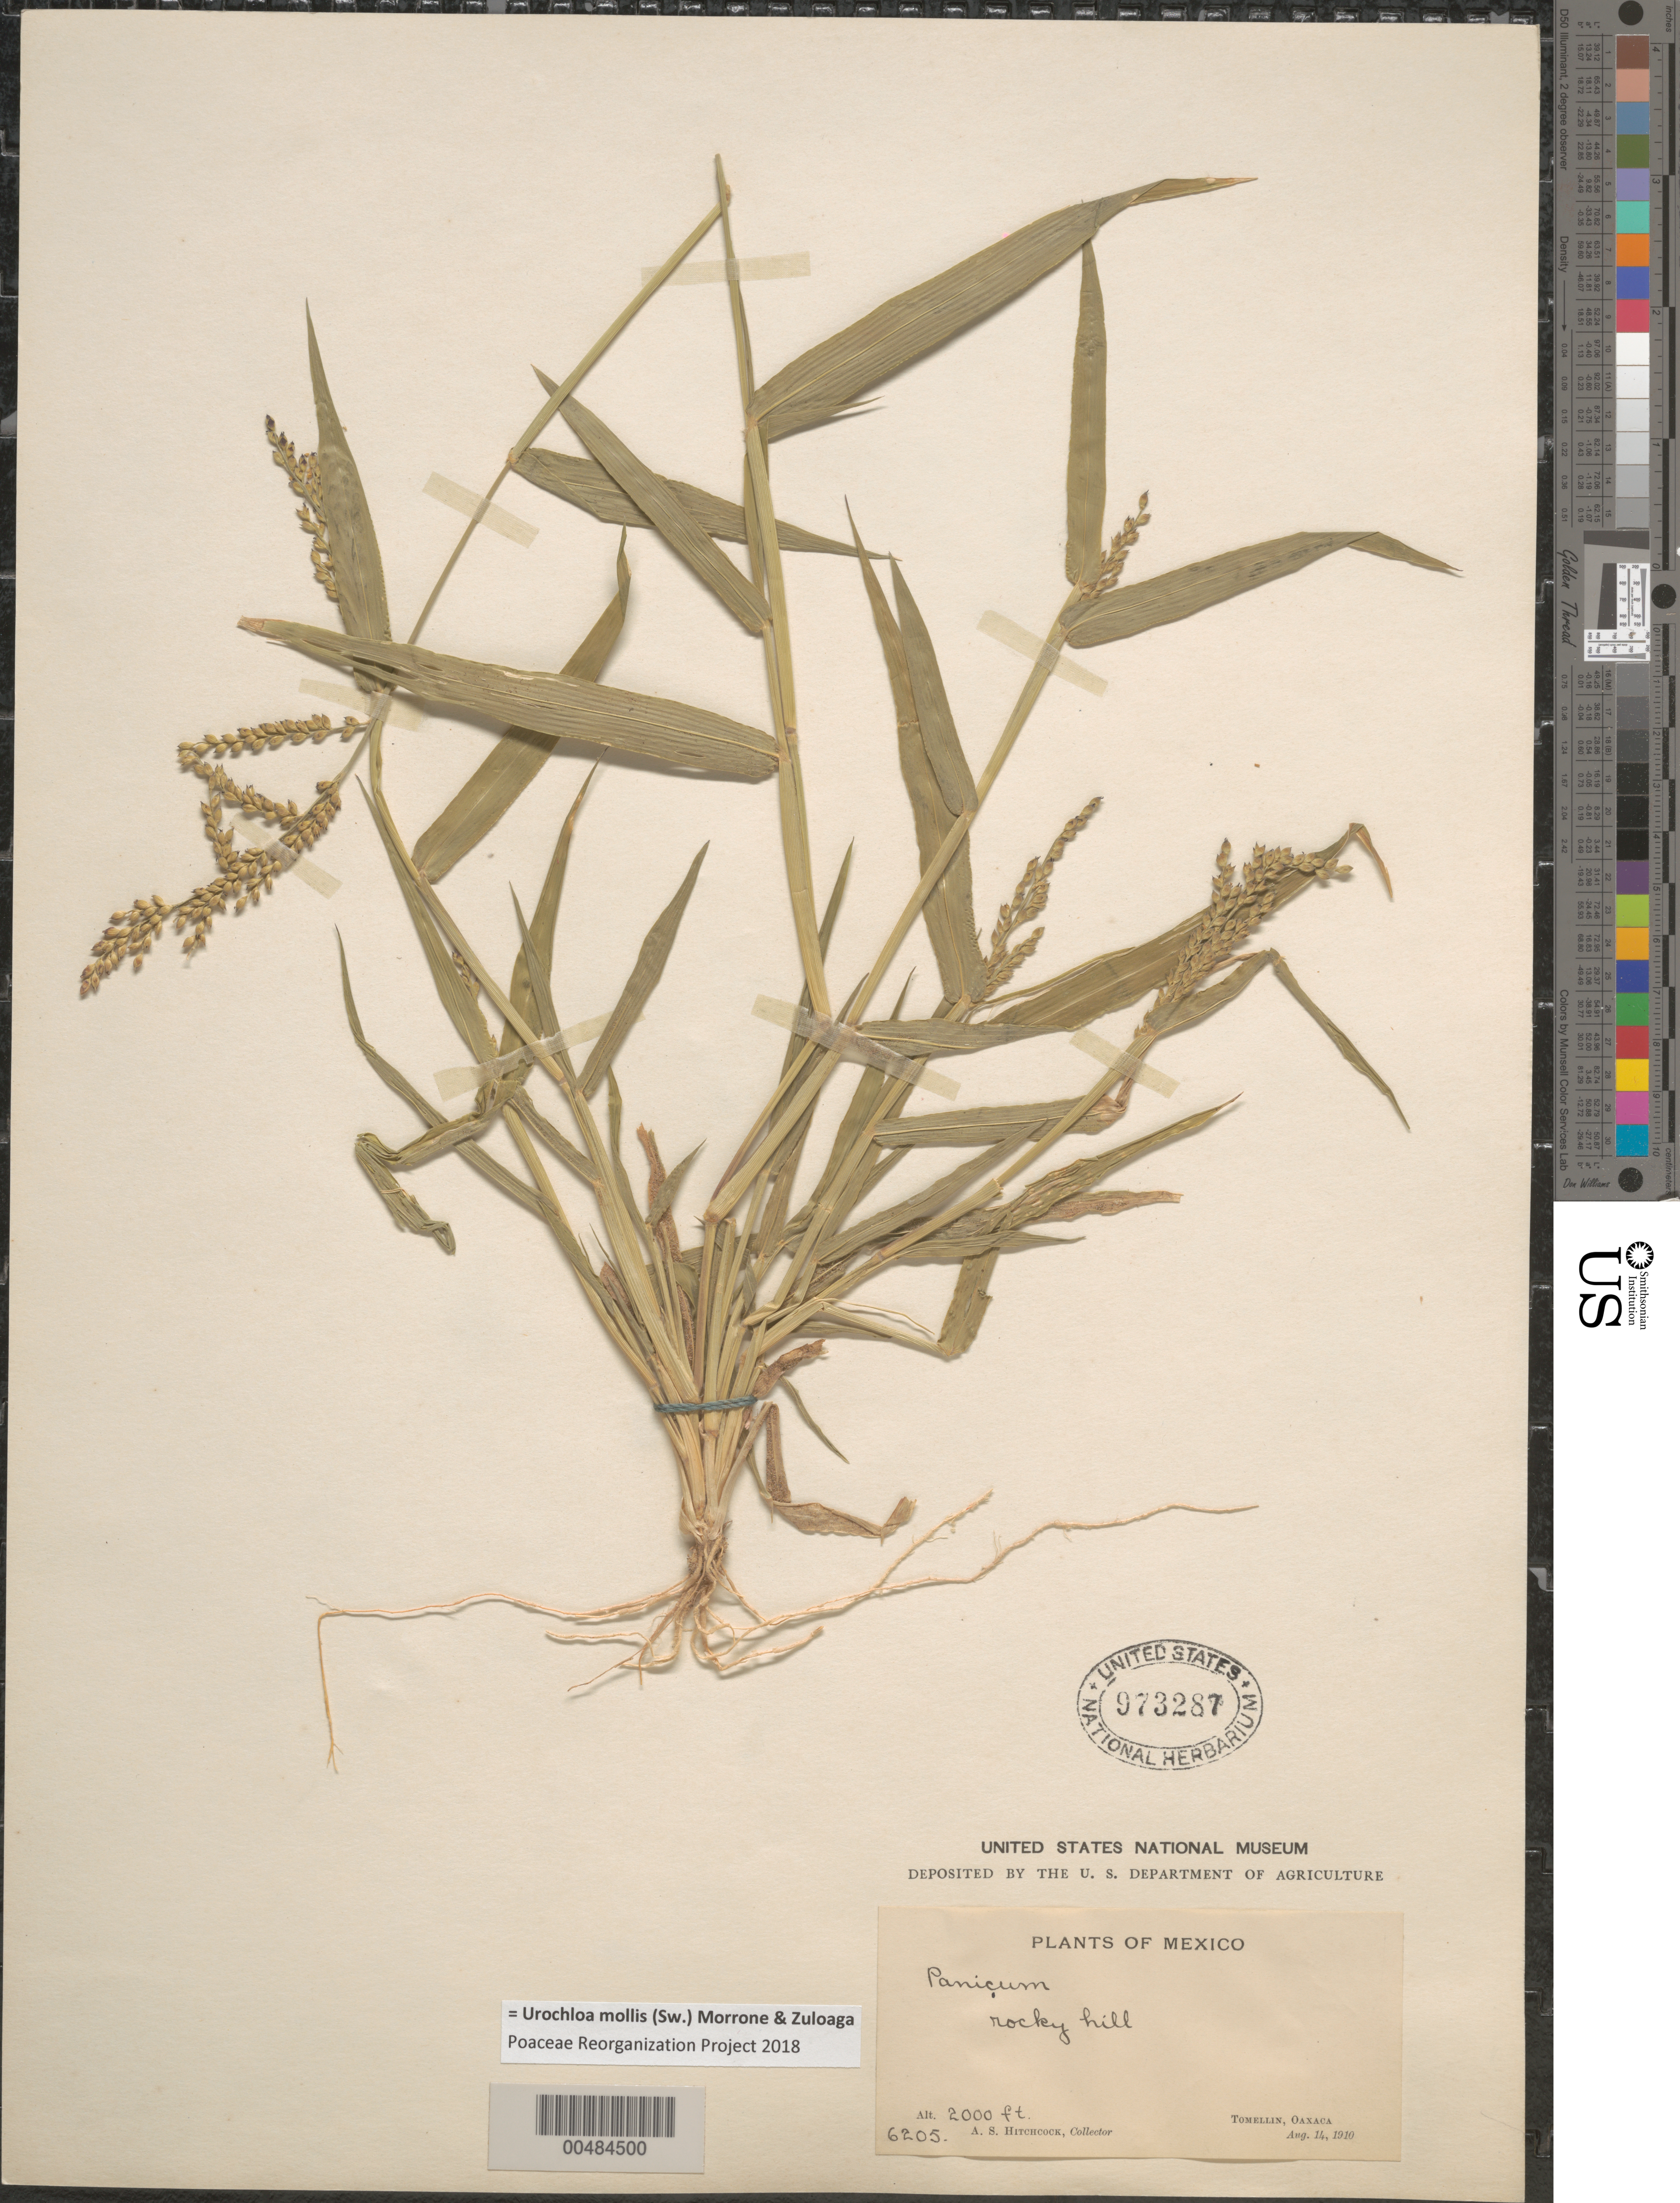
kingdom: Plantae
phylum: Tracheophyta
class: Liliopsida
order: Poales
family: Poaceae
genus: Brachiaria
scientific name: Brachiaria molle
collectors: A. S. Hitchcock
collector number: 6205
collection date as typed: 14 Aug 1910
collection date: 1910-08-14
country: Mexico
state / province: Oaxaca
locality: Tomellin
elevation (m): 610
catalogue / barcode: US 973287